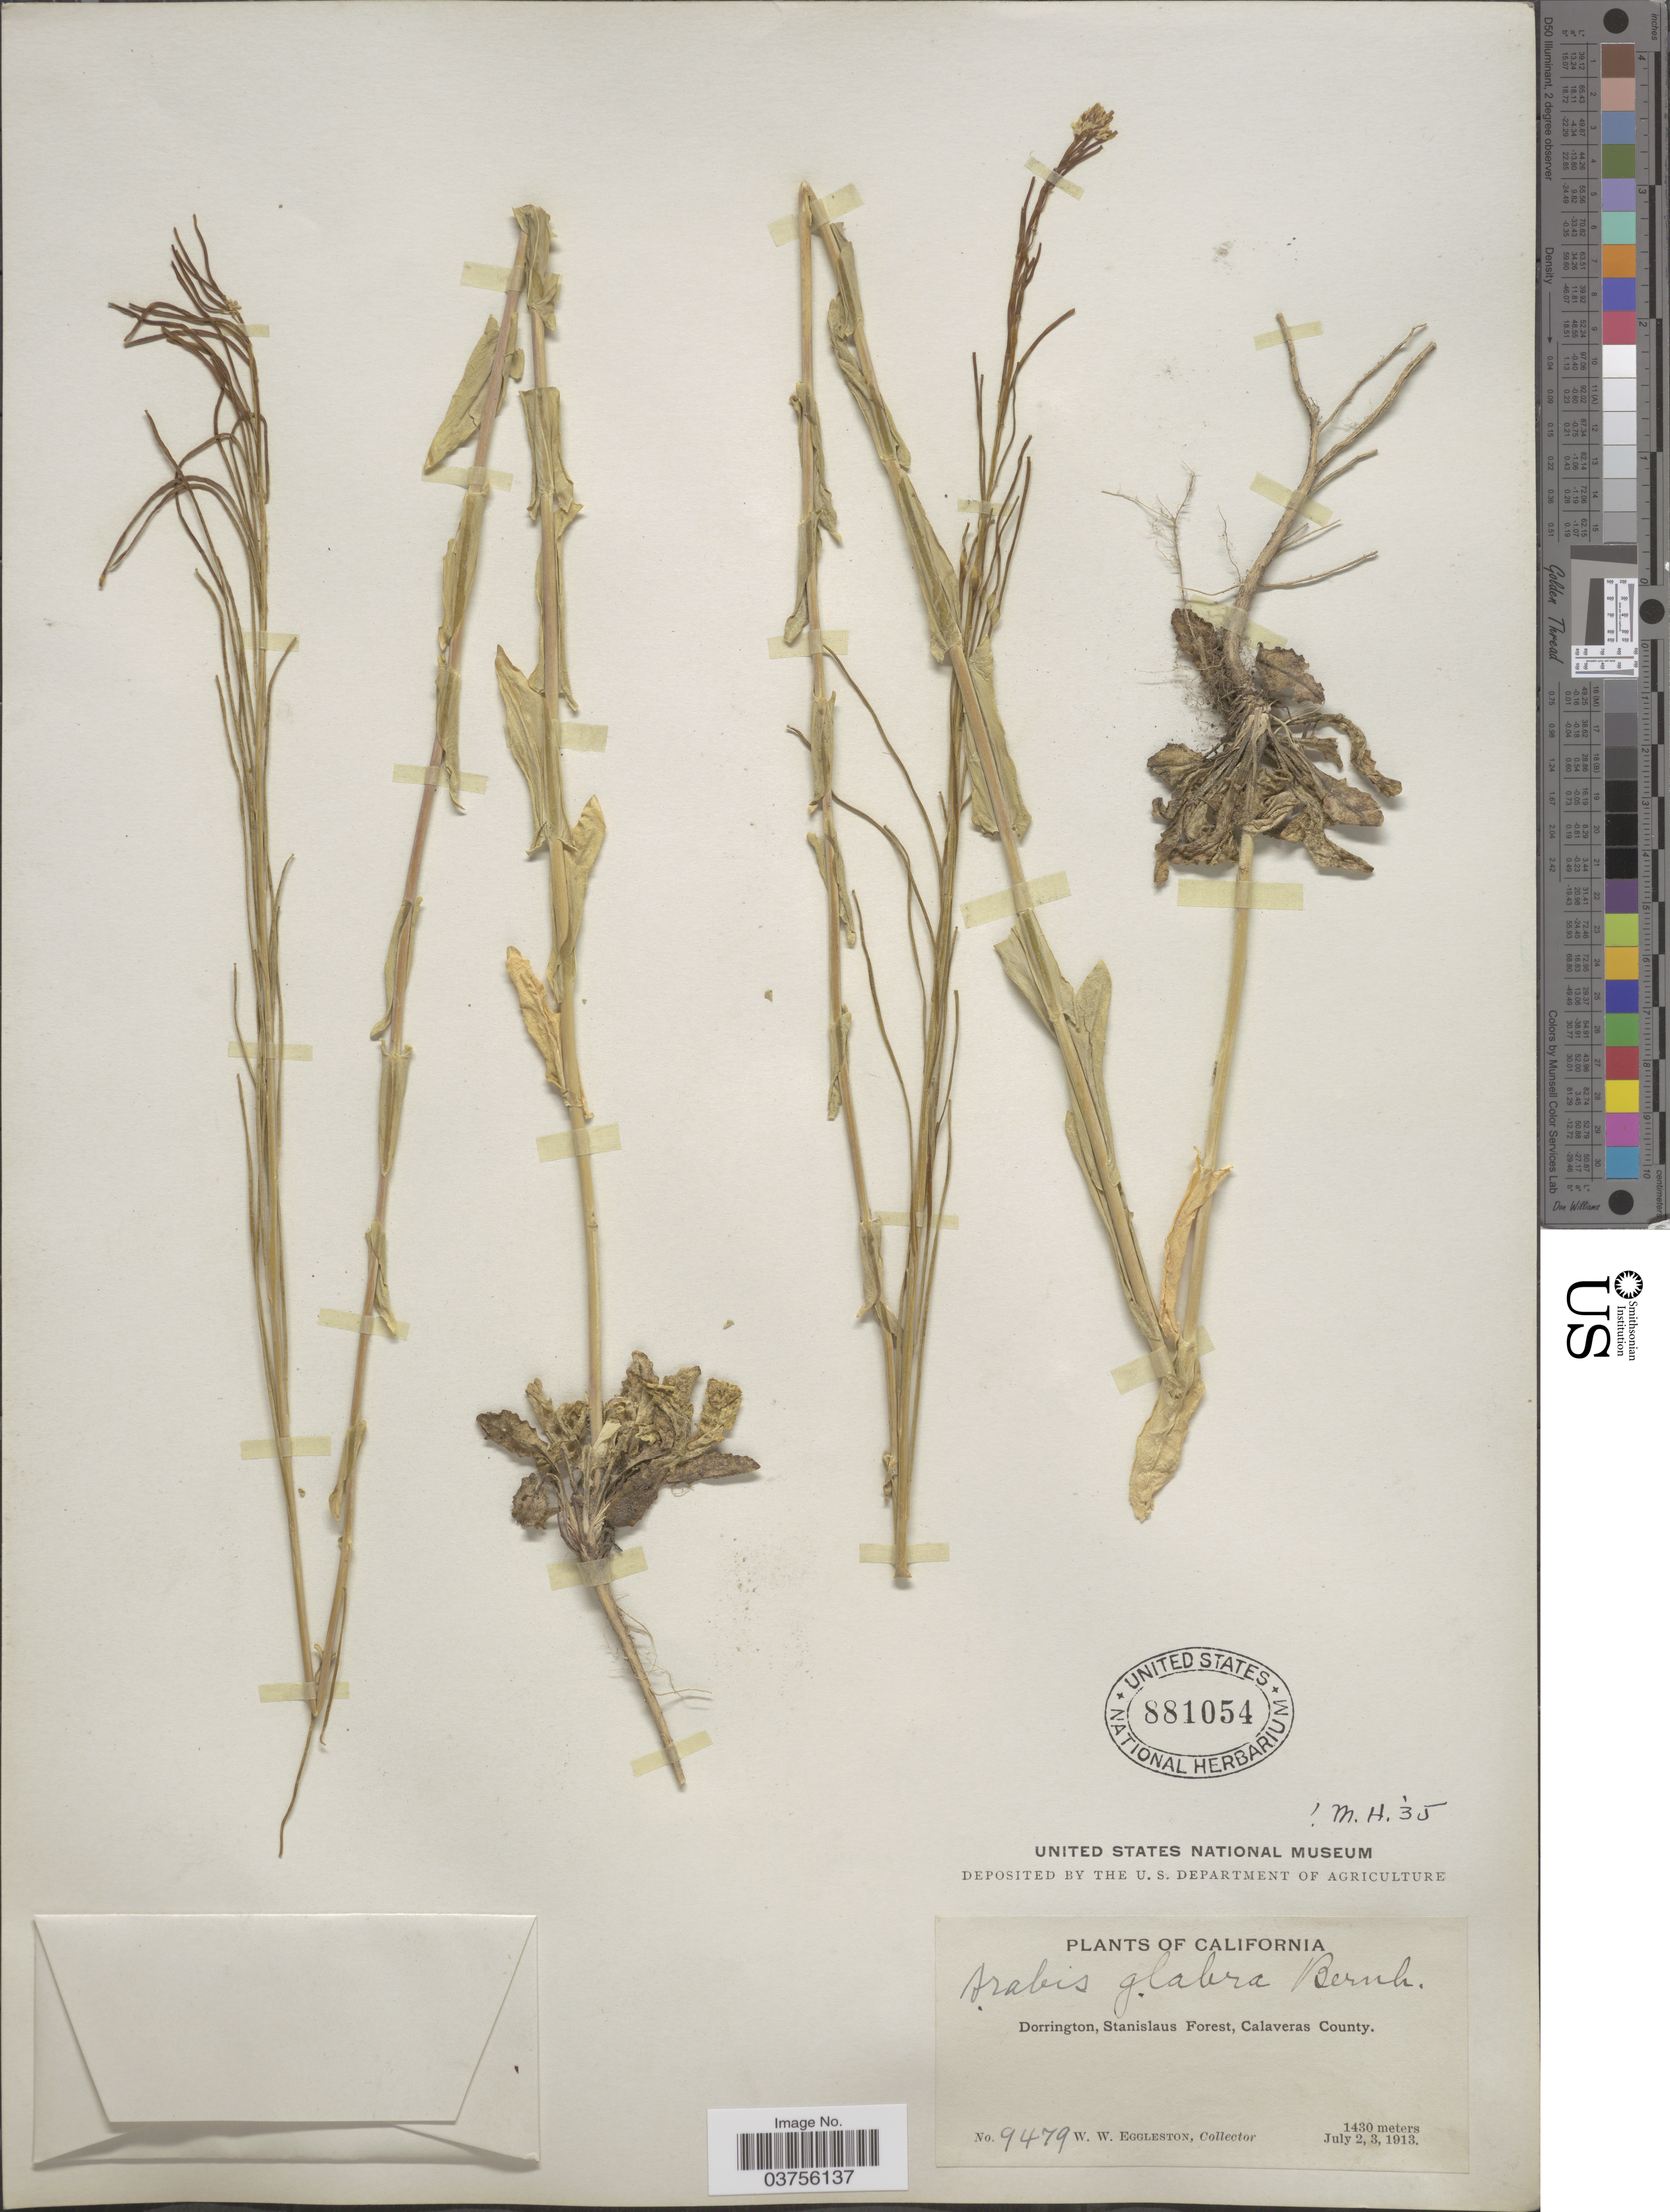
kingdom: Plantae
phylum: Tracheophyta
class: Magnoliopsida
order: Brassicales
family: Brassicaceae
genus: Turritis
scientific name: Turritis glabra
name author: L.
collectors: W. W. Eggleston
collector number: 9479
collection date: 1913-07-02/1913-07-03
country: United States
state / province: California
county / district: Calaveras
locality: Dorrington, Stanislaus Forest, Calaveras County.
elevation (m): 1430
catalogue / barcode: US 881054